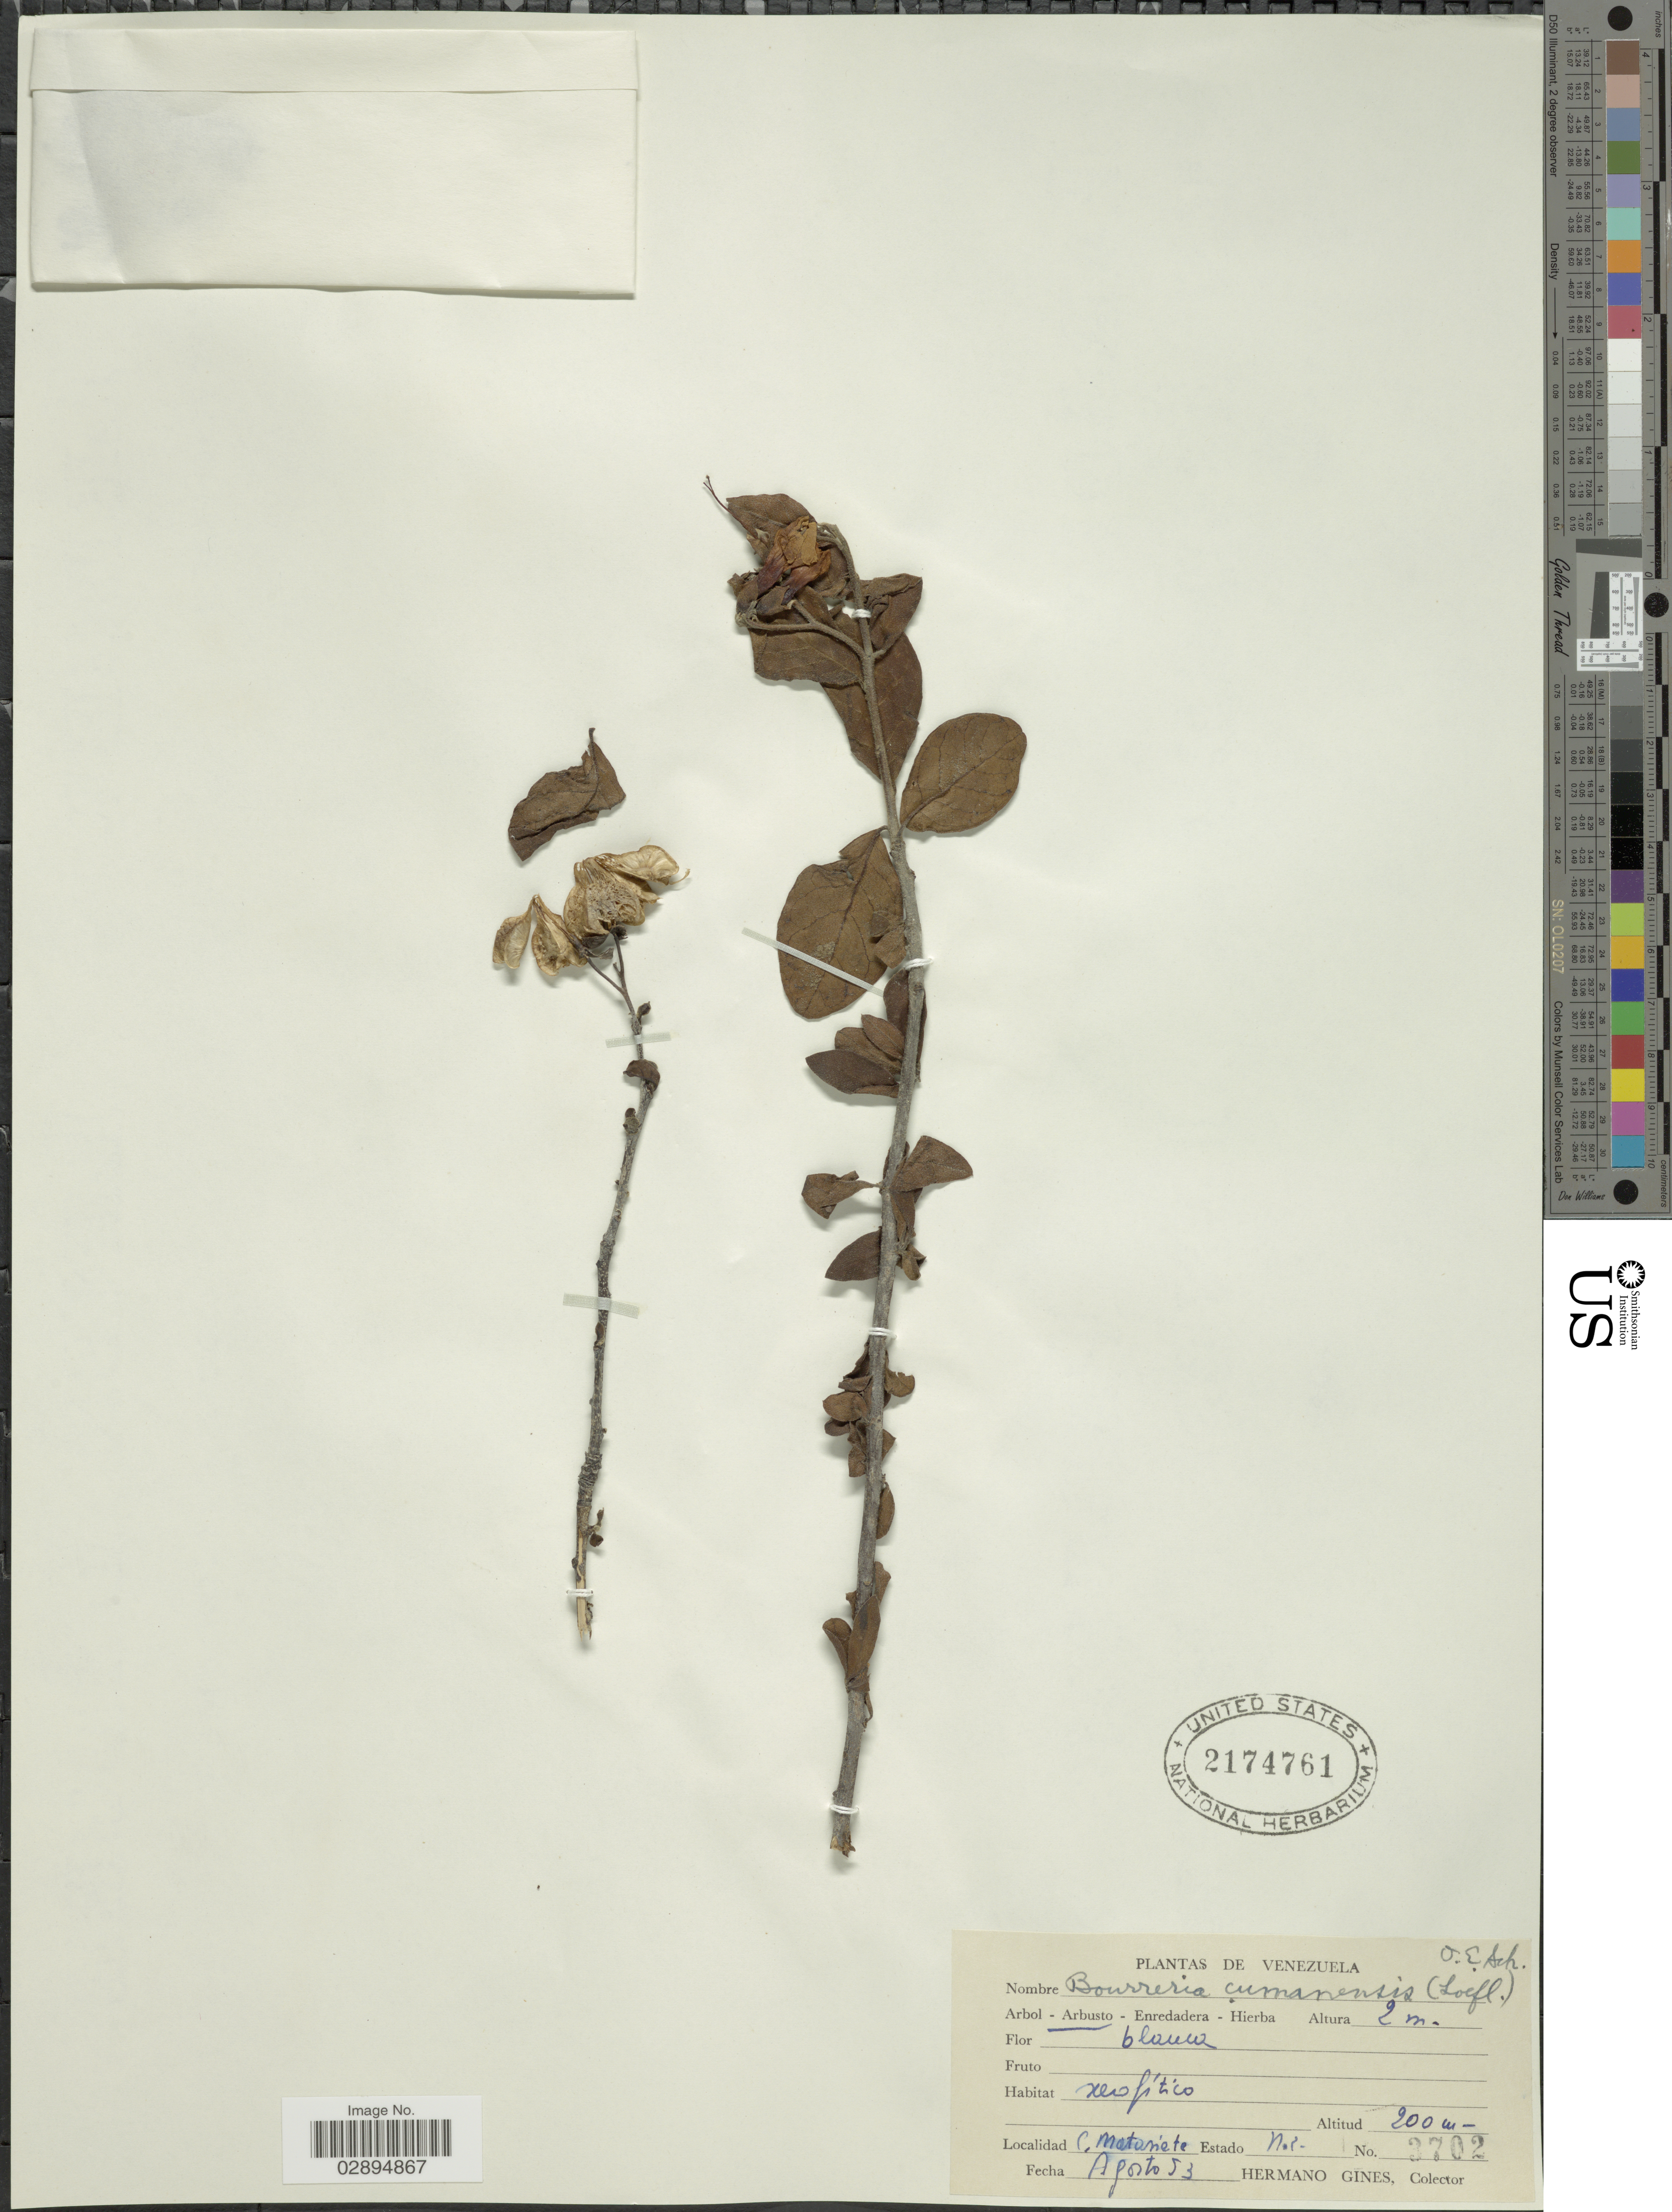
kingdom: Plantae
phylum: Tracheophyta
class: Magnoliopsida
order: Boraginales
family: Ehretiaceae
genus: Bourreria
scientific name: Bourreria exsucca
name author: (L.) Jacq.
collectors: Bro. Gines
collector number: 3702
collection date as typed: Transcribed d/m/y: /8/53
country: Venezuela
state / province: Nueva Esparta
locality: C. Matasiete. Estado N.E.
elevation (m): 200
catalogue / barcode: US 2174761